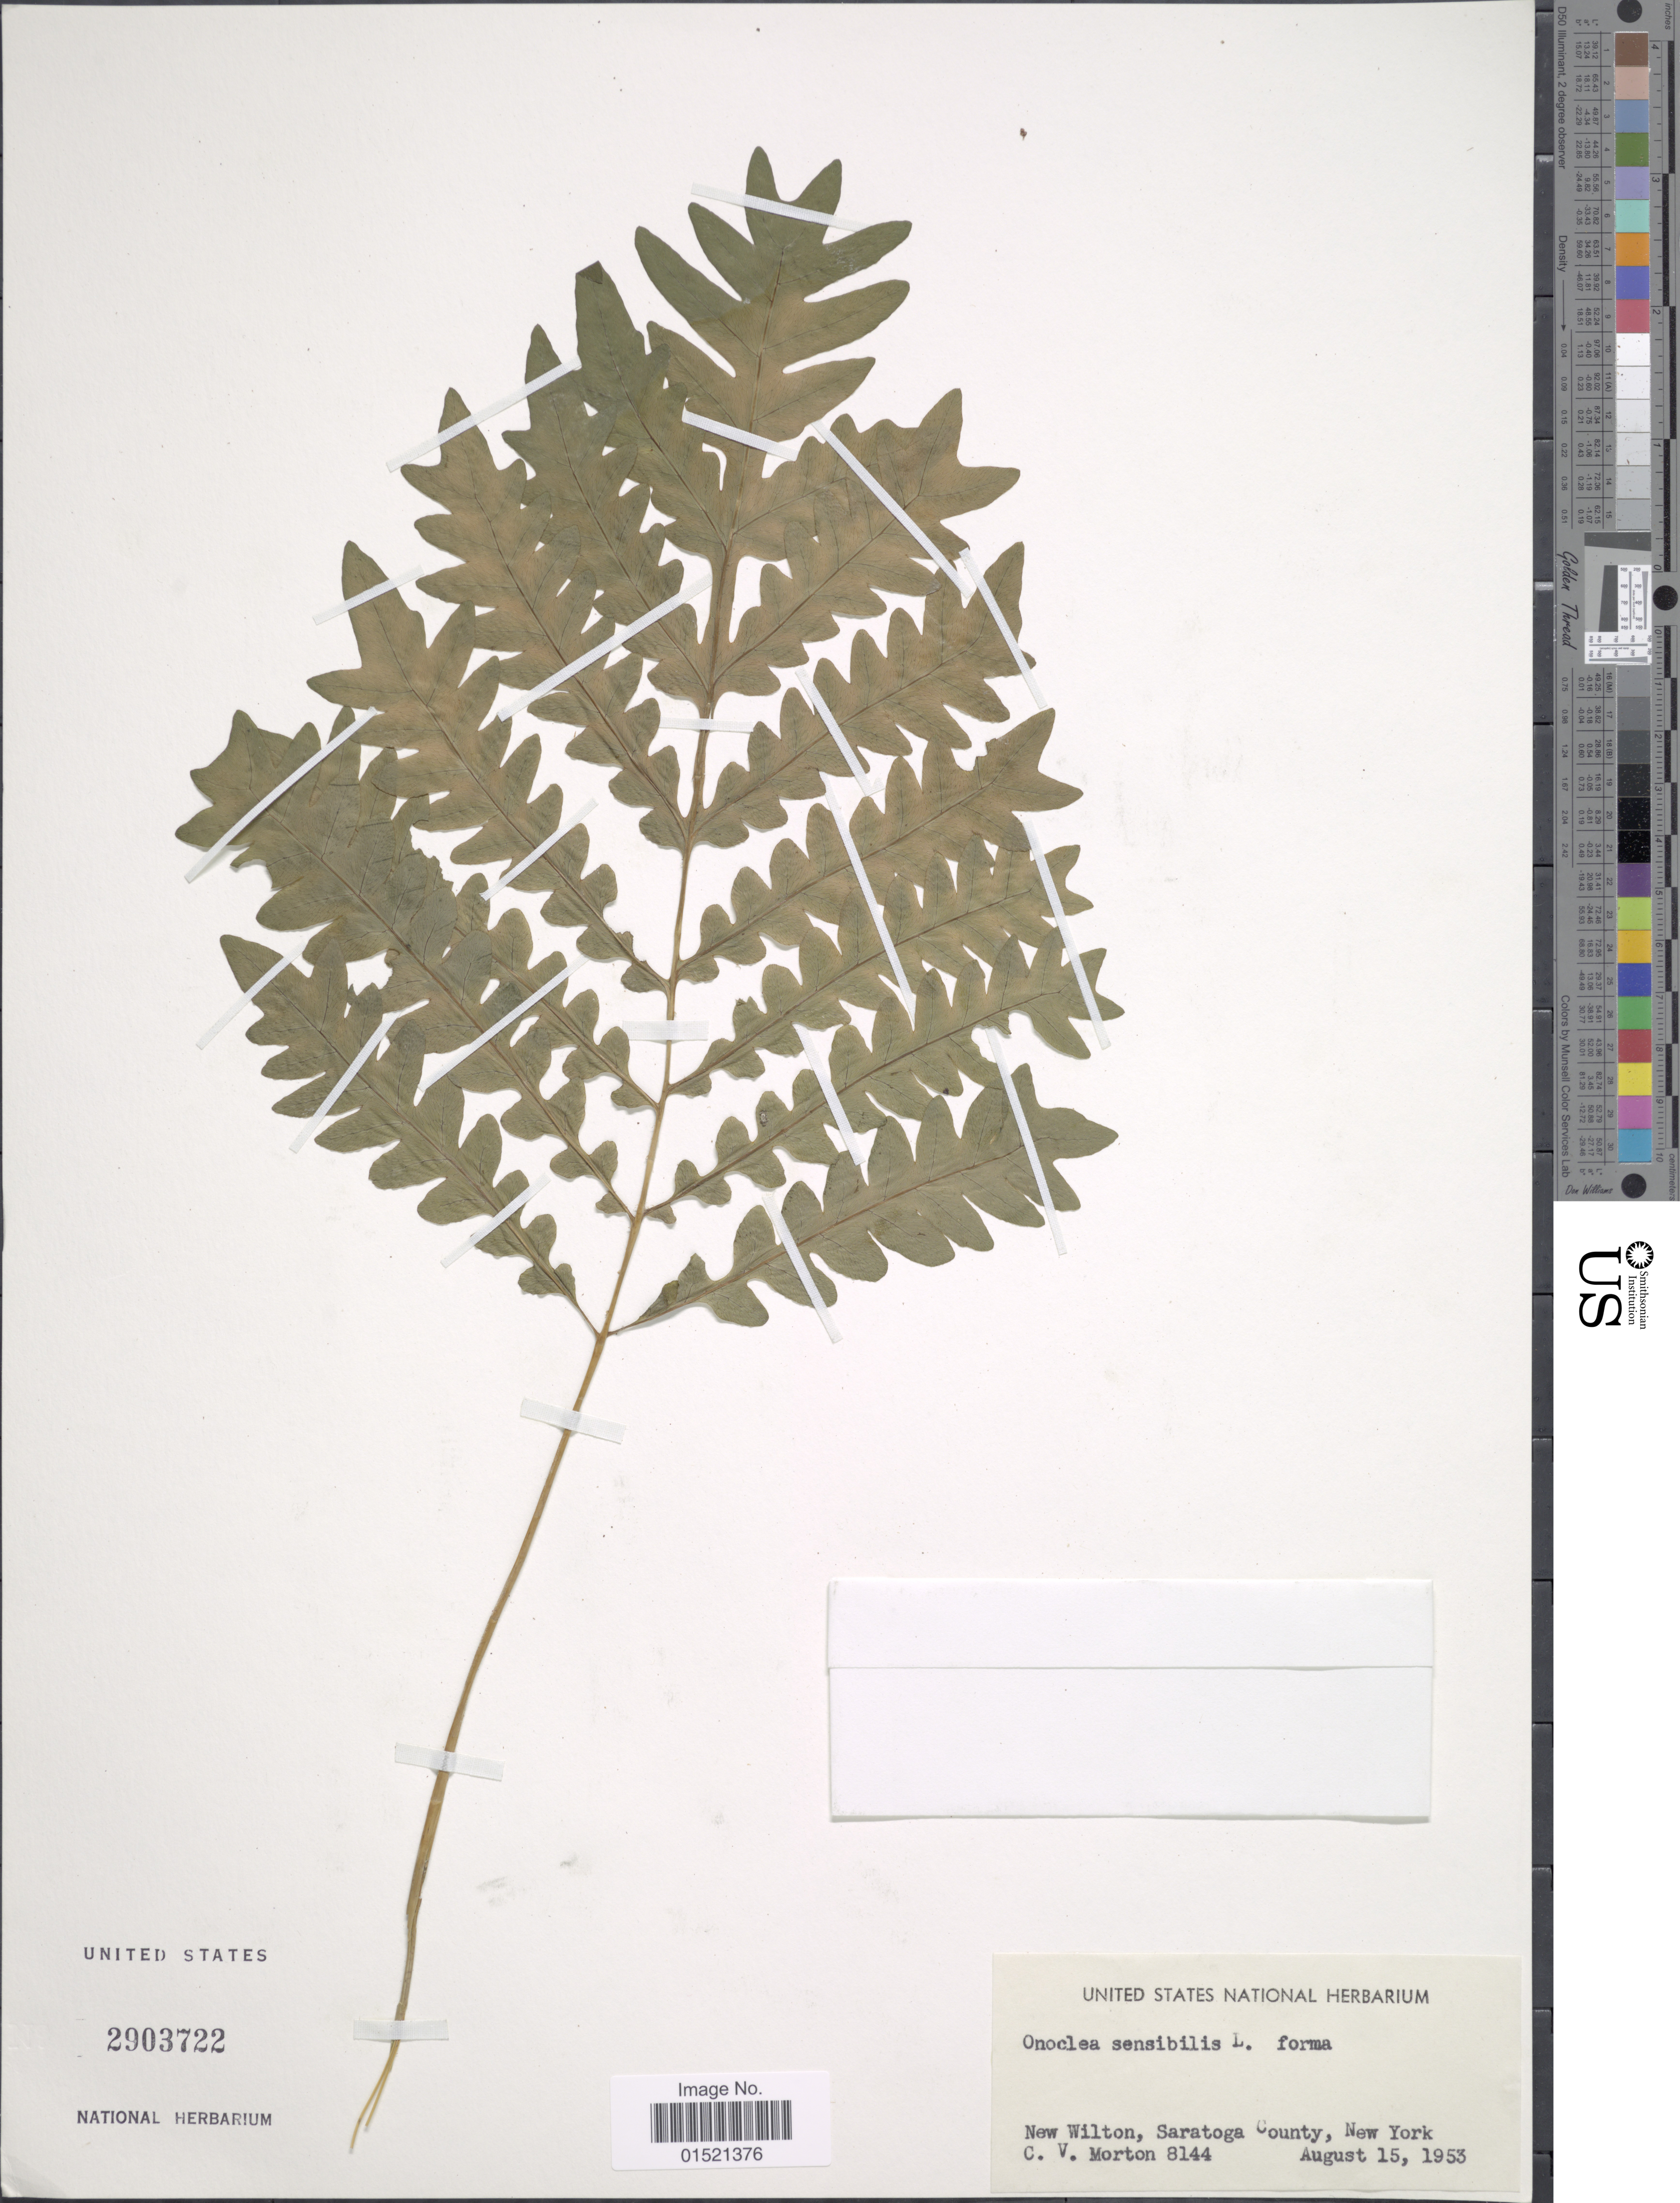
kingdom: Plantae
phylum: Tracheophyta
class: Polypodiopsida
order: Polypodiales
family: Onocleaceae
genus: Onoclea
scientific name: Onoclea sensibilis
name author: L.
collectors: C. V. Morton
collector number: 8144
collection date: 1953-08-15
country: United States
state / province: New York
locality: New Wilton, Saratoga County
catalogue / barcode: US 2903722